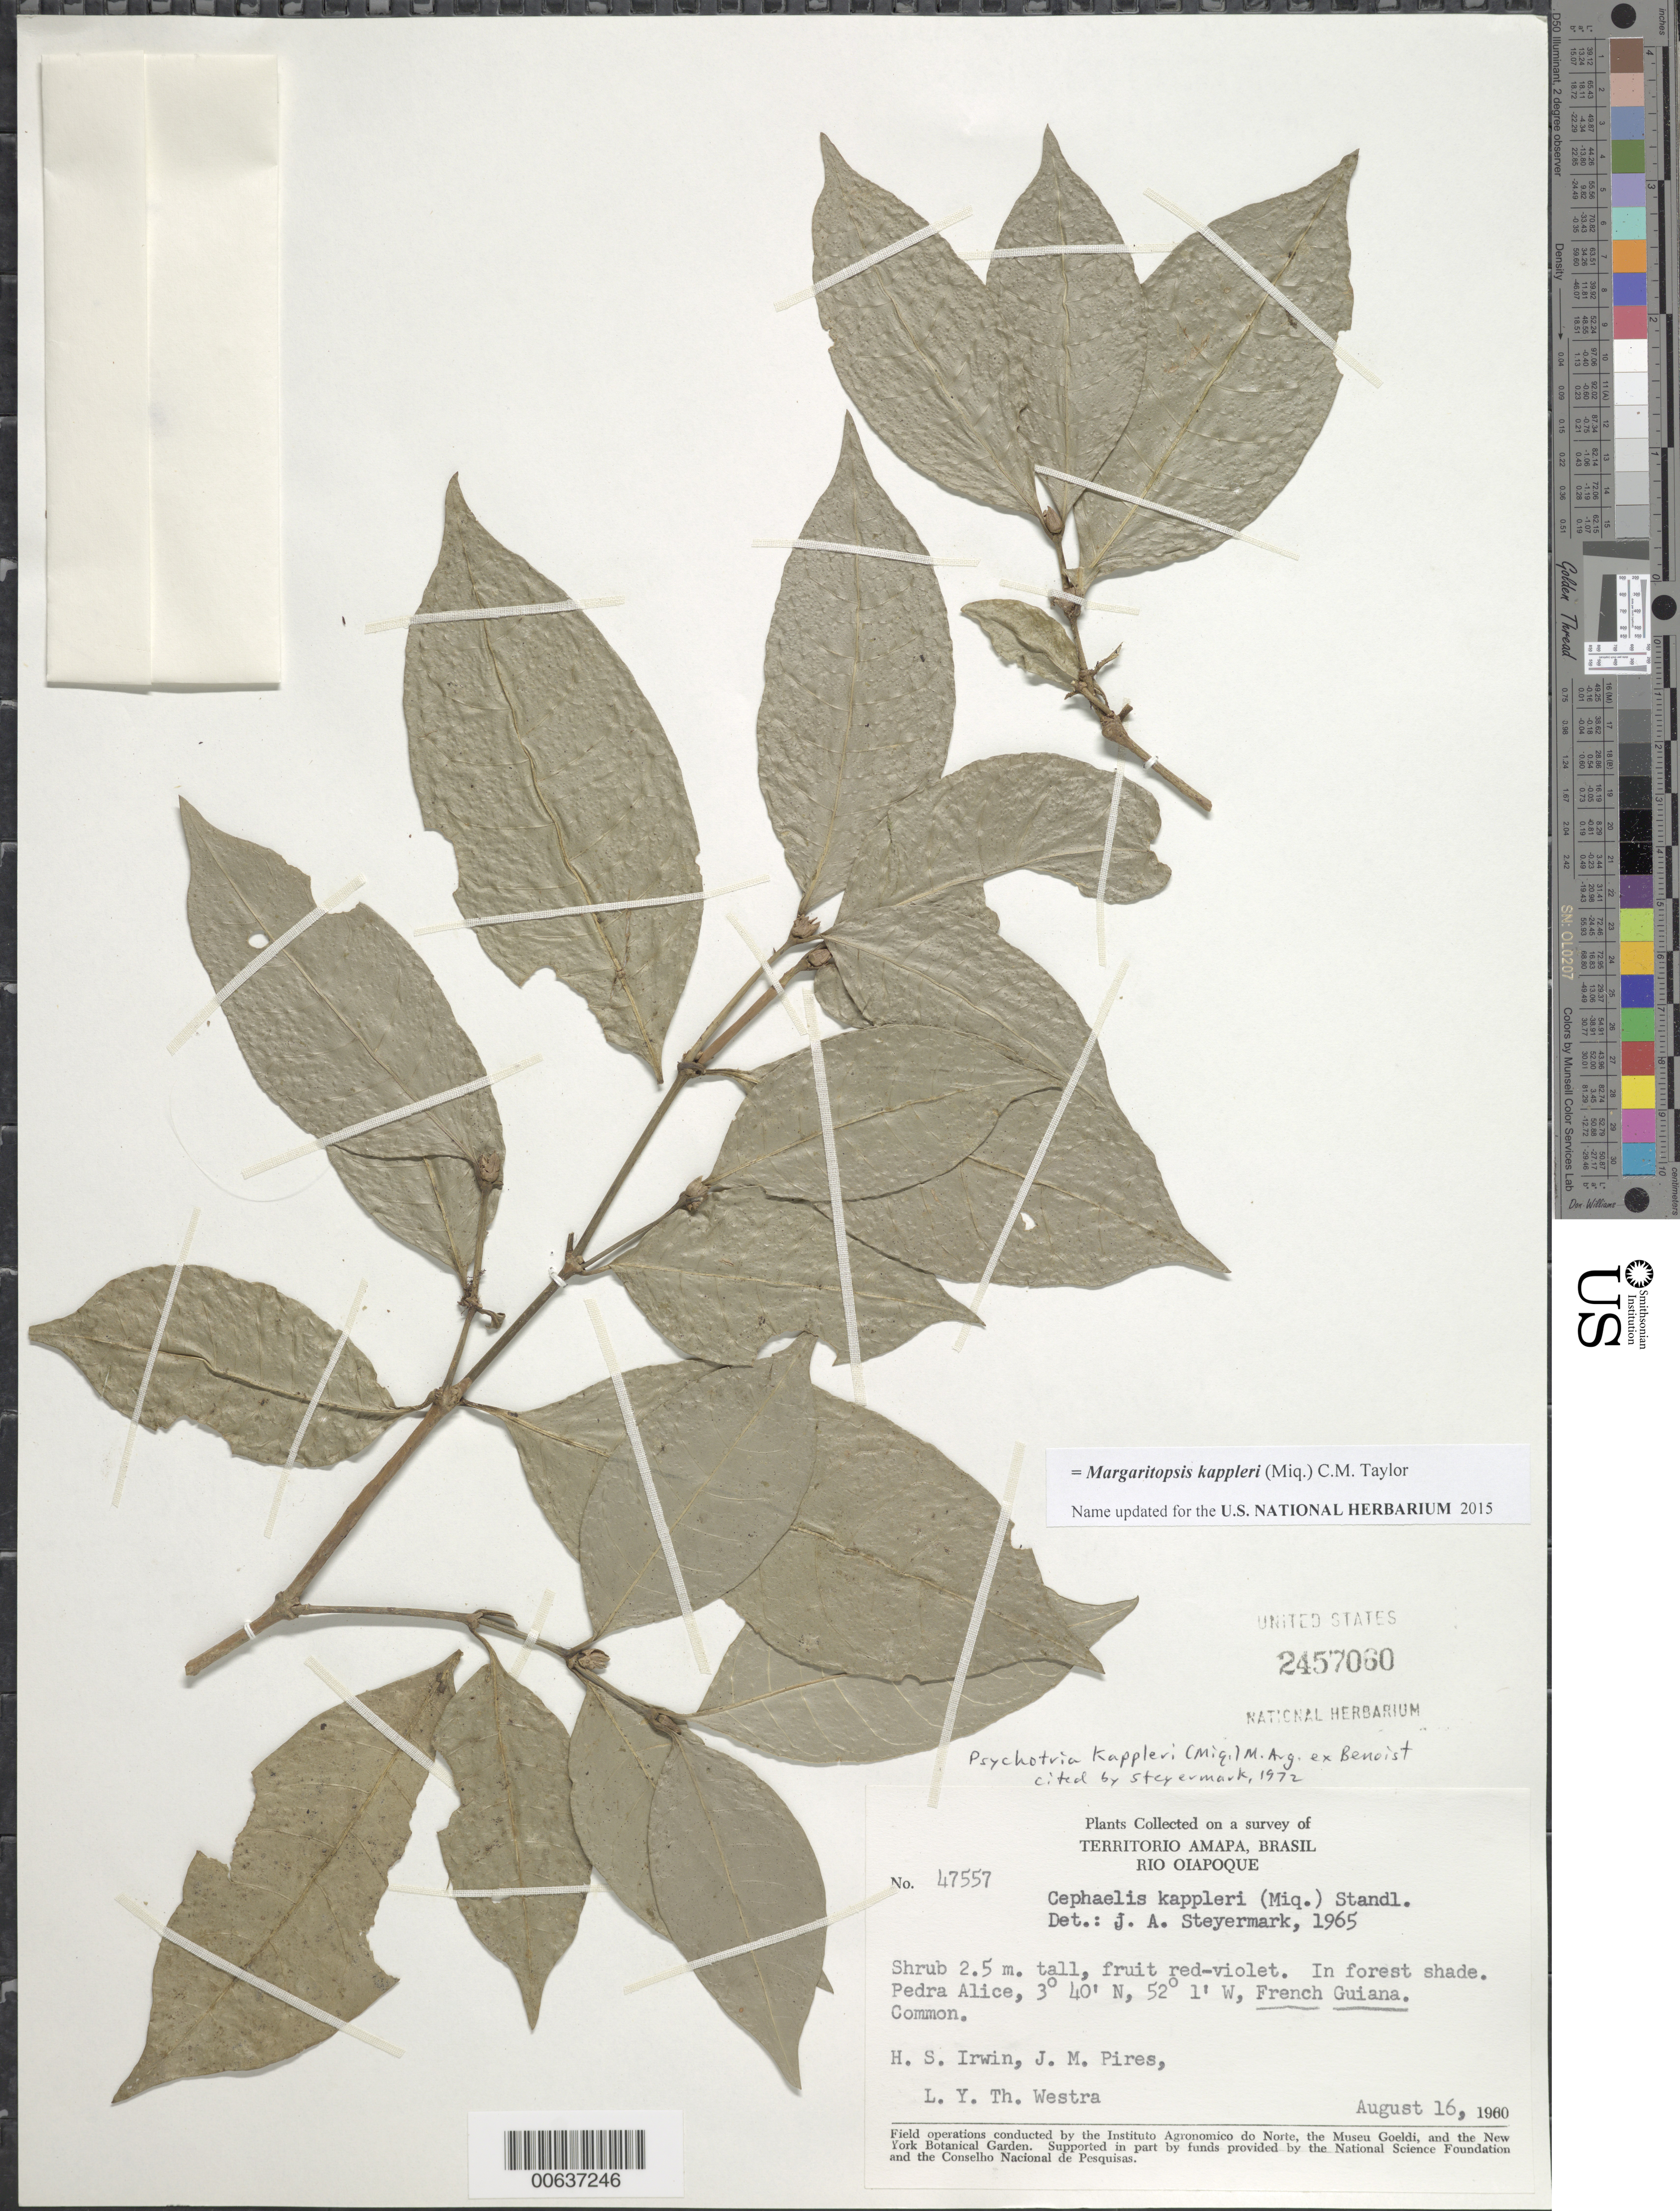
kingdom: Plantae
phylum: Tracheophyta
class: Magnoliopsida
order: Gentianales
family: Rubiaceae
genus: Psychotria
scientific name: Psychotria kappleri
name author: (Miq.) Müll. Arg. ex Benoist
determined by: Steyermark, Julian A., (VEN)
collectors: H. Irwin, M. J. Pires & L. Y. T. Westra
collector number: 47557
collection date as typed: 16-Aug-60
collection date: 1960-08-16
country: French Guiana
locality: Pedra Alice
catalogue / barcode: US 2457060